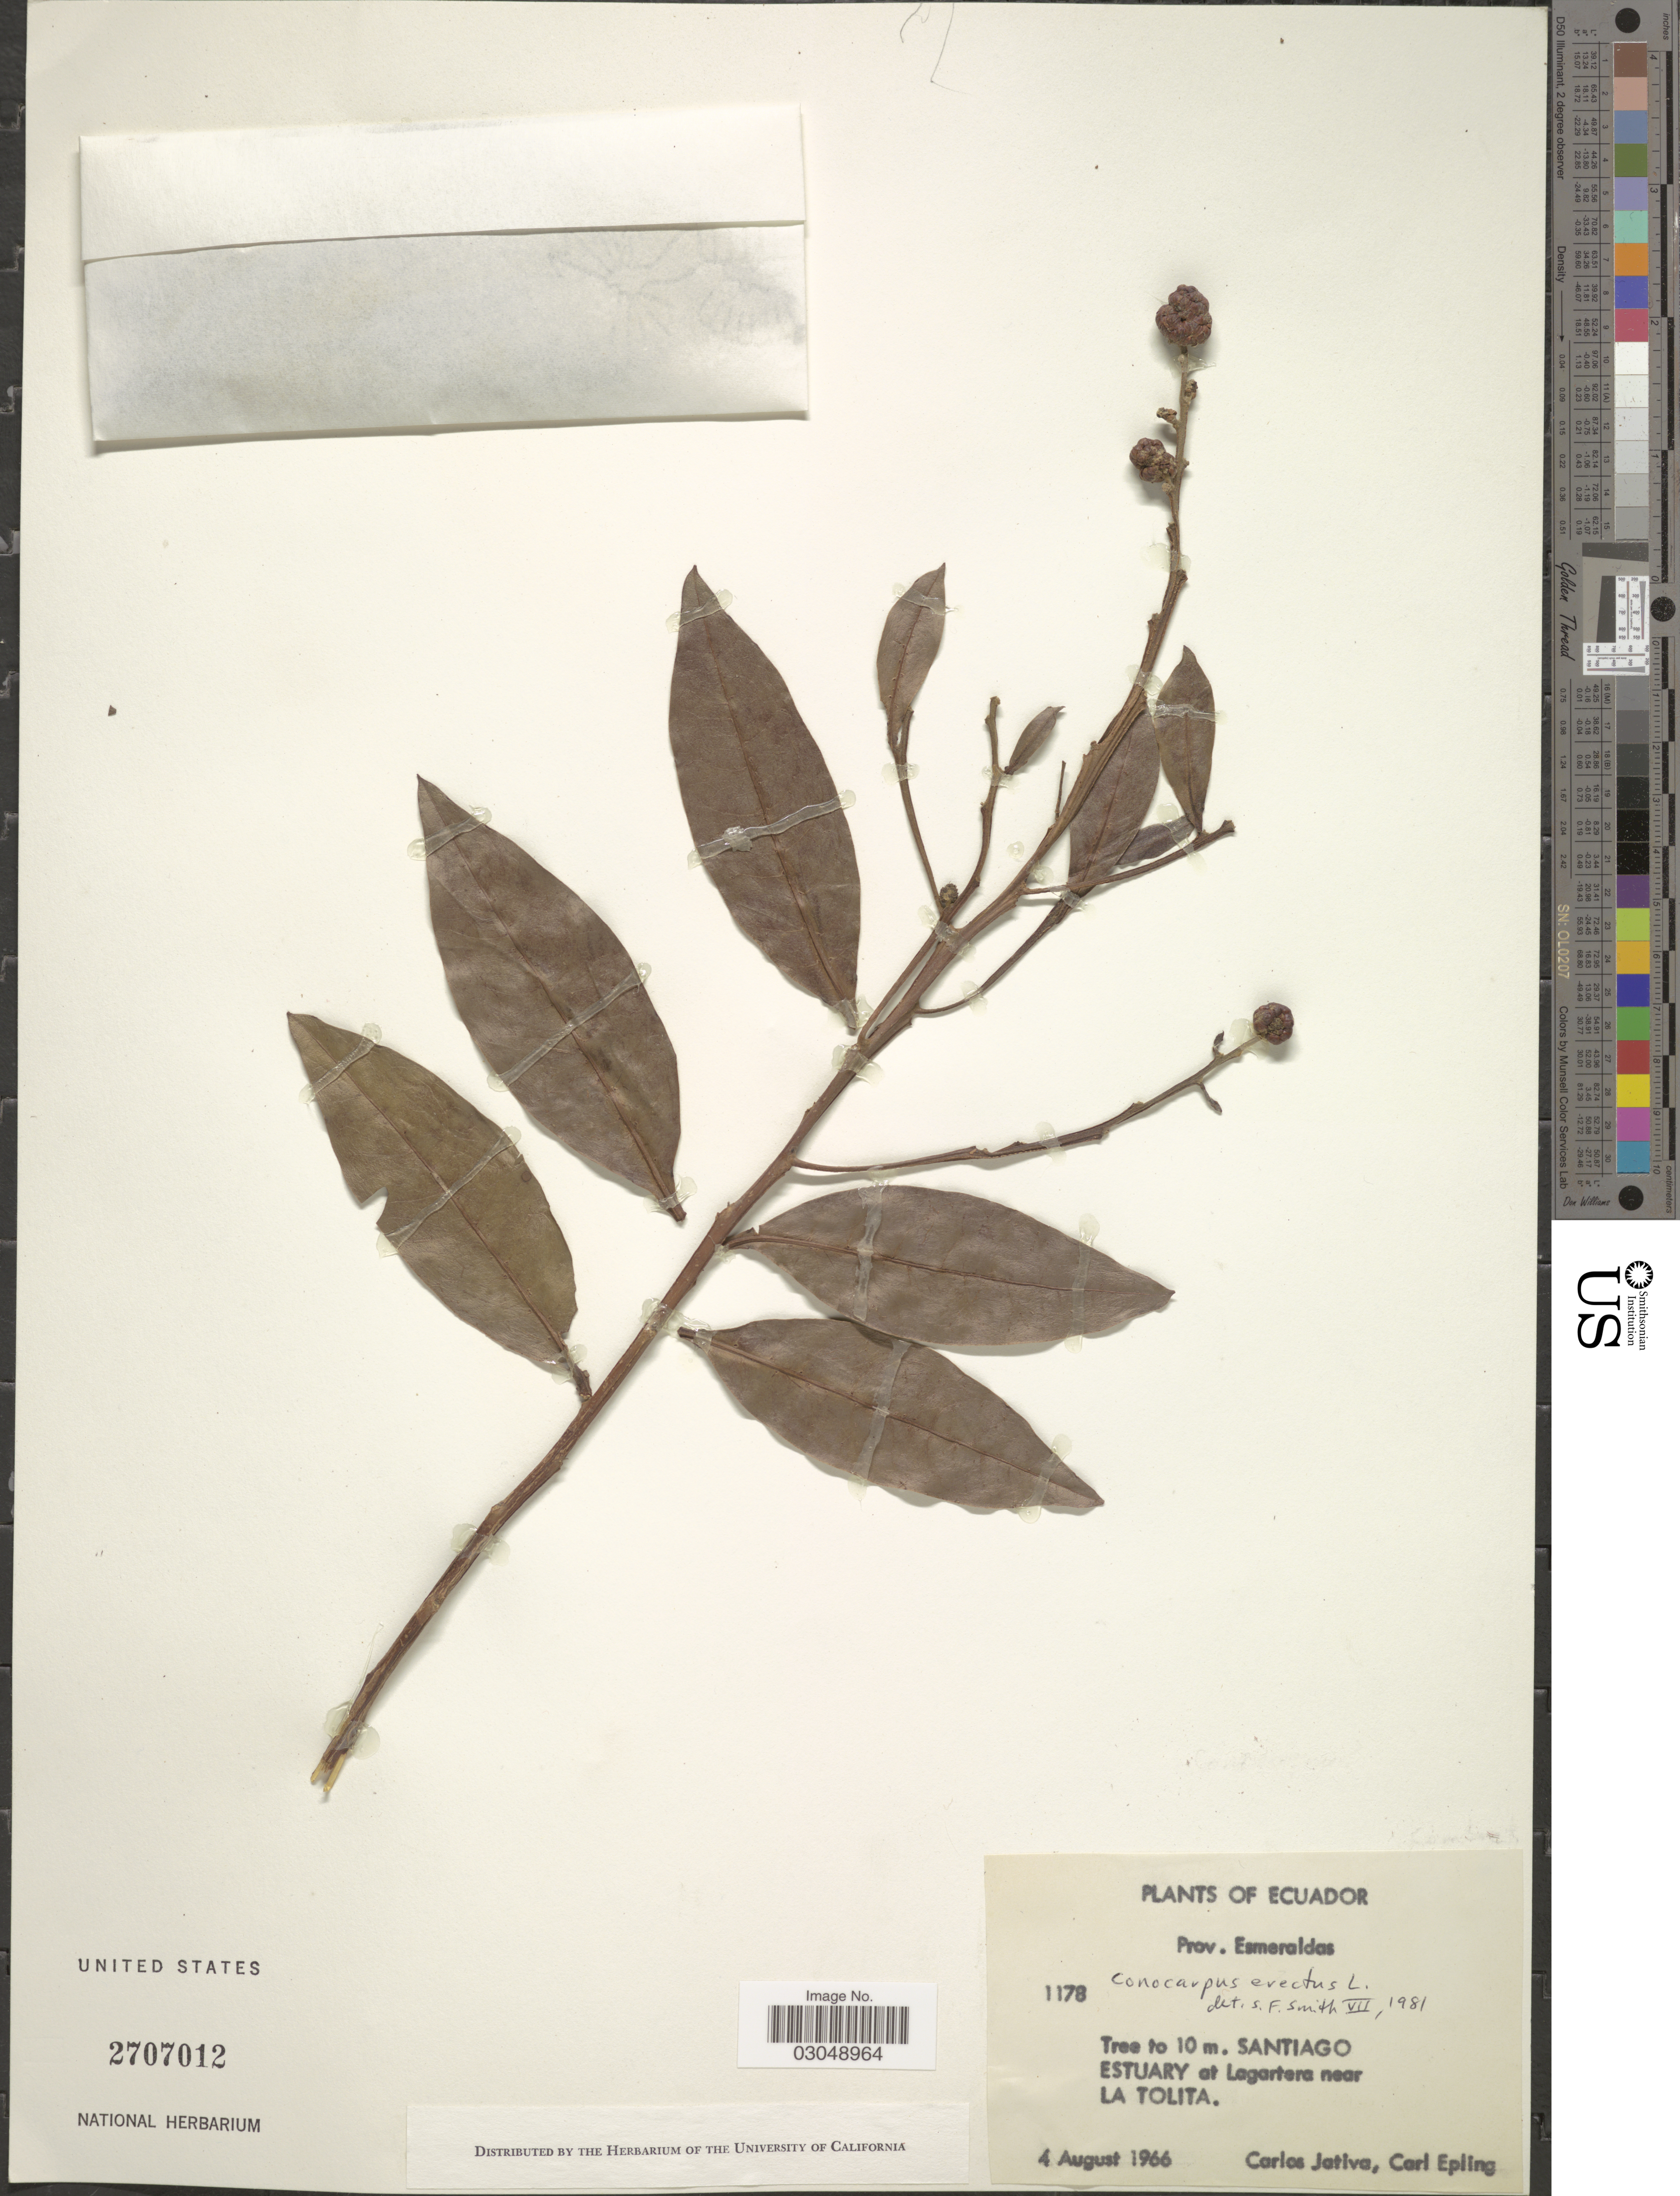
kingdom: Plantae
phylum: Tracheophyta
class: Magnoliopsida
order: Myrtales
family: Combretaceae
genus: Conocarpus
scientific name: Conocarpus erectus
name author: L.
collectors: C. D. Játiva & C. C. Epling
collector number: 1178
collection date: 1966-08-04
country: Ecuador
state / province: Esmeraldas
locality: Santiago Estuary at Lagartera near La Tolita.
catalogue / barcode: US 2707012